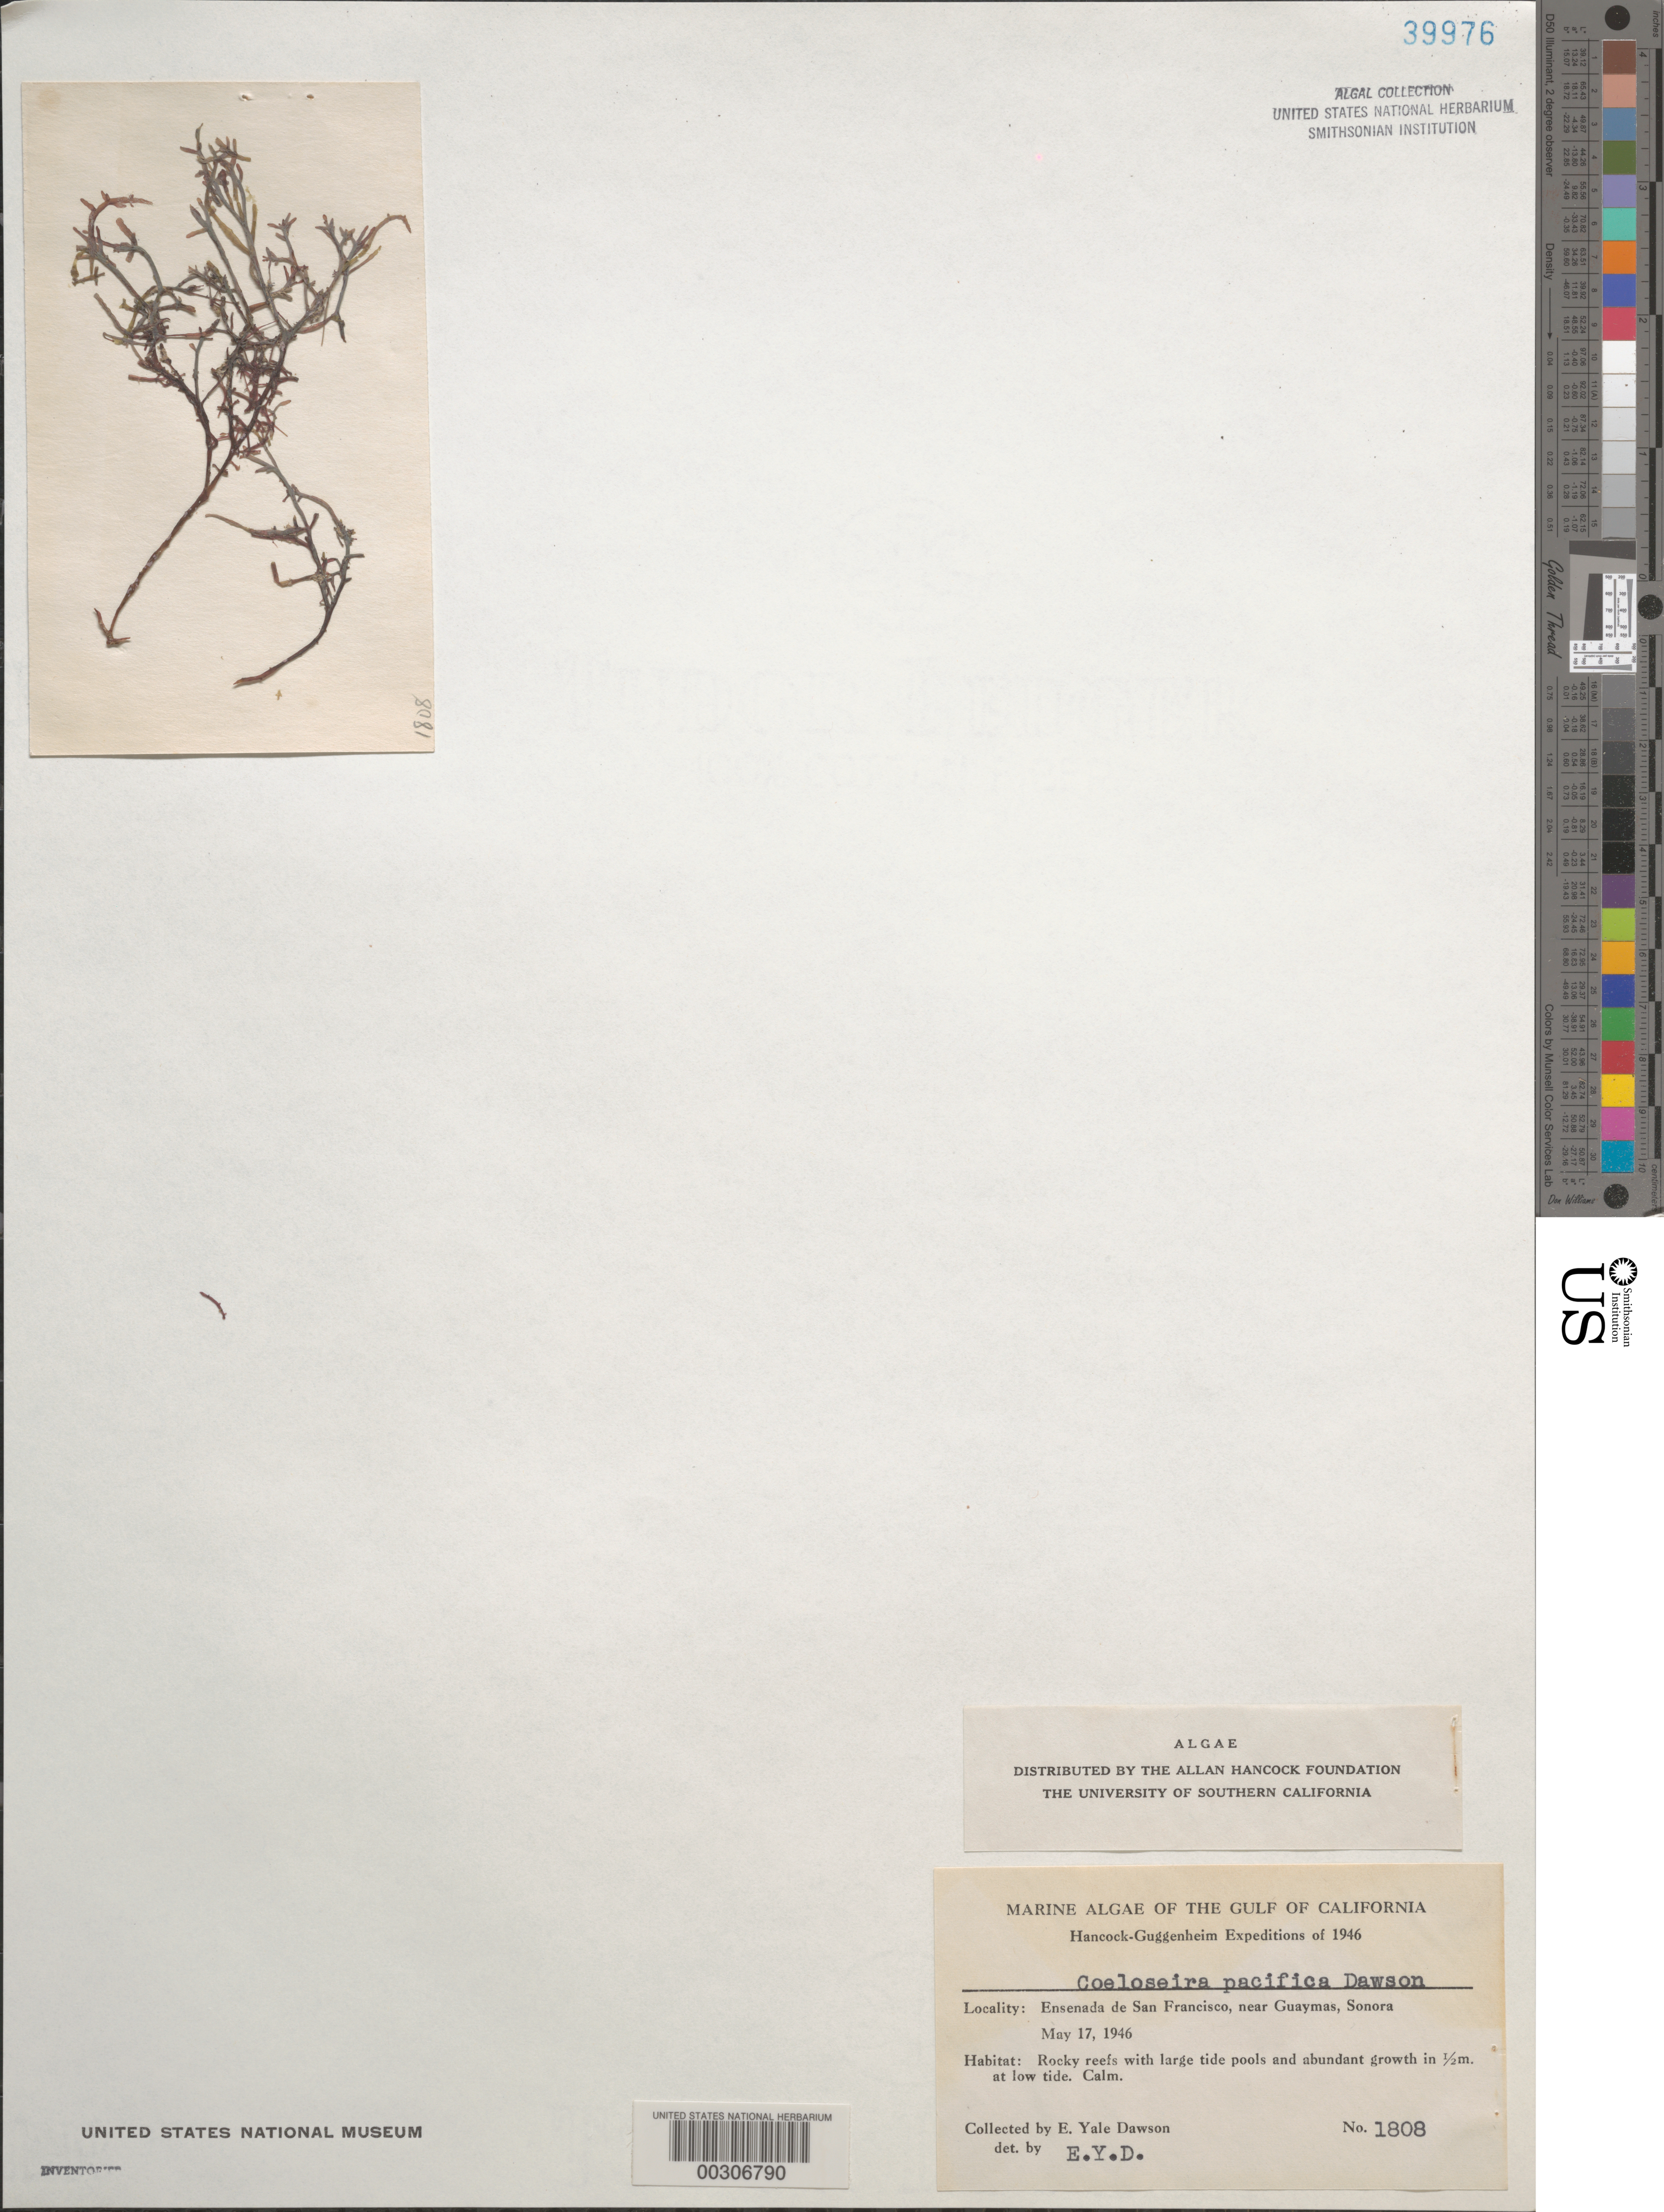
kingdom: Plantae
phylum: Rhodophyta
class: Florideophyceae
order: Rhodymeniales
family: Champiaceae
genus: Gastroclonium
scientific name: Gastroclonium pacificum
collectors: E. Y. Dawson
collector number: EYD 1808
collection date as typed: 17 May 1946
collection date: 1946-05-17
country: Mexico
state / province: Sonora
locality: Ensenada de San Francisco, near Guaymas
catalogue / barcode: US 39976